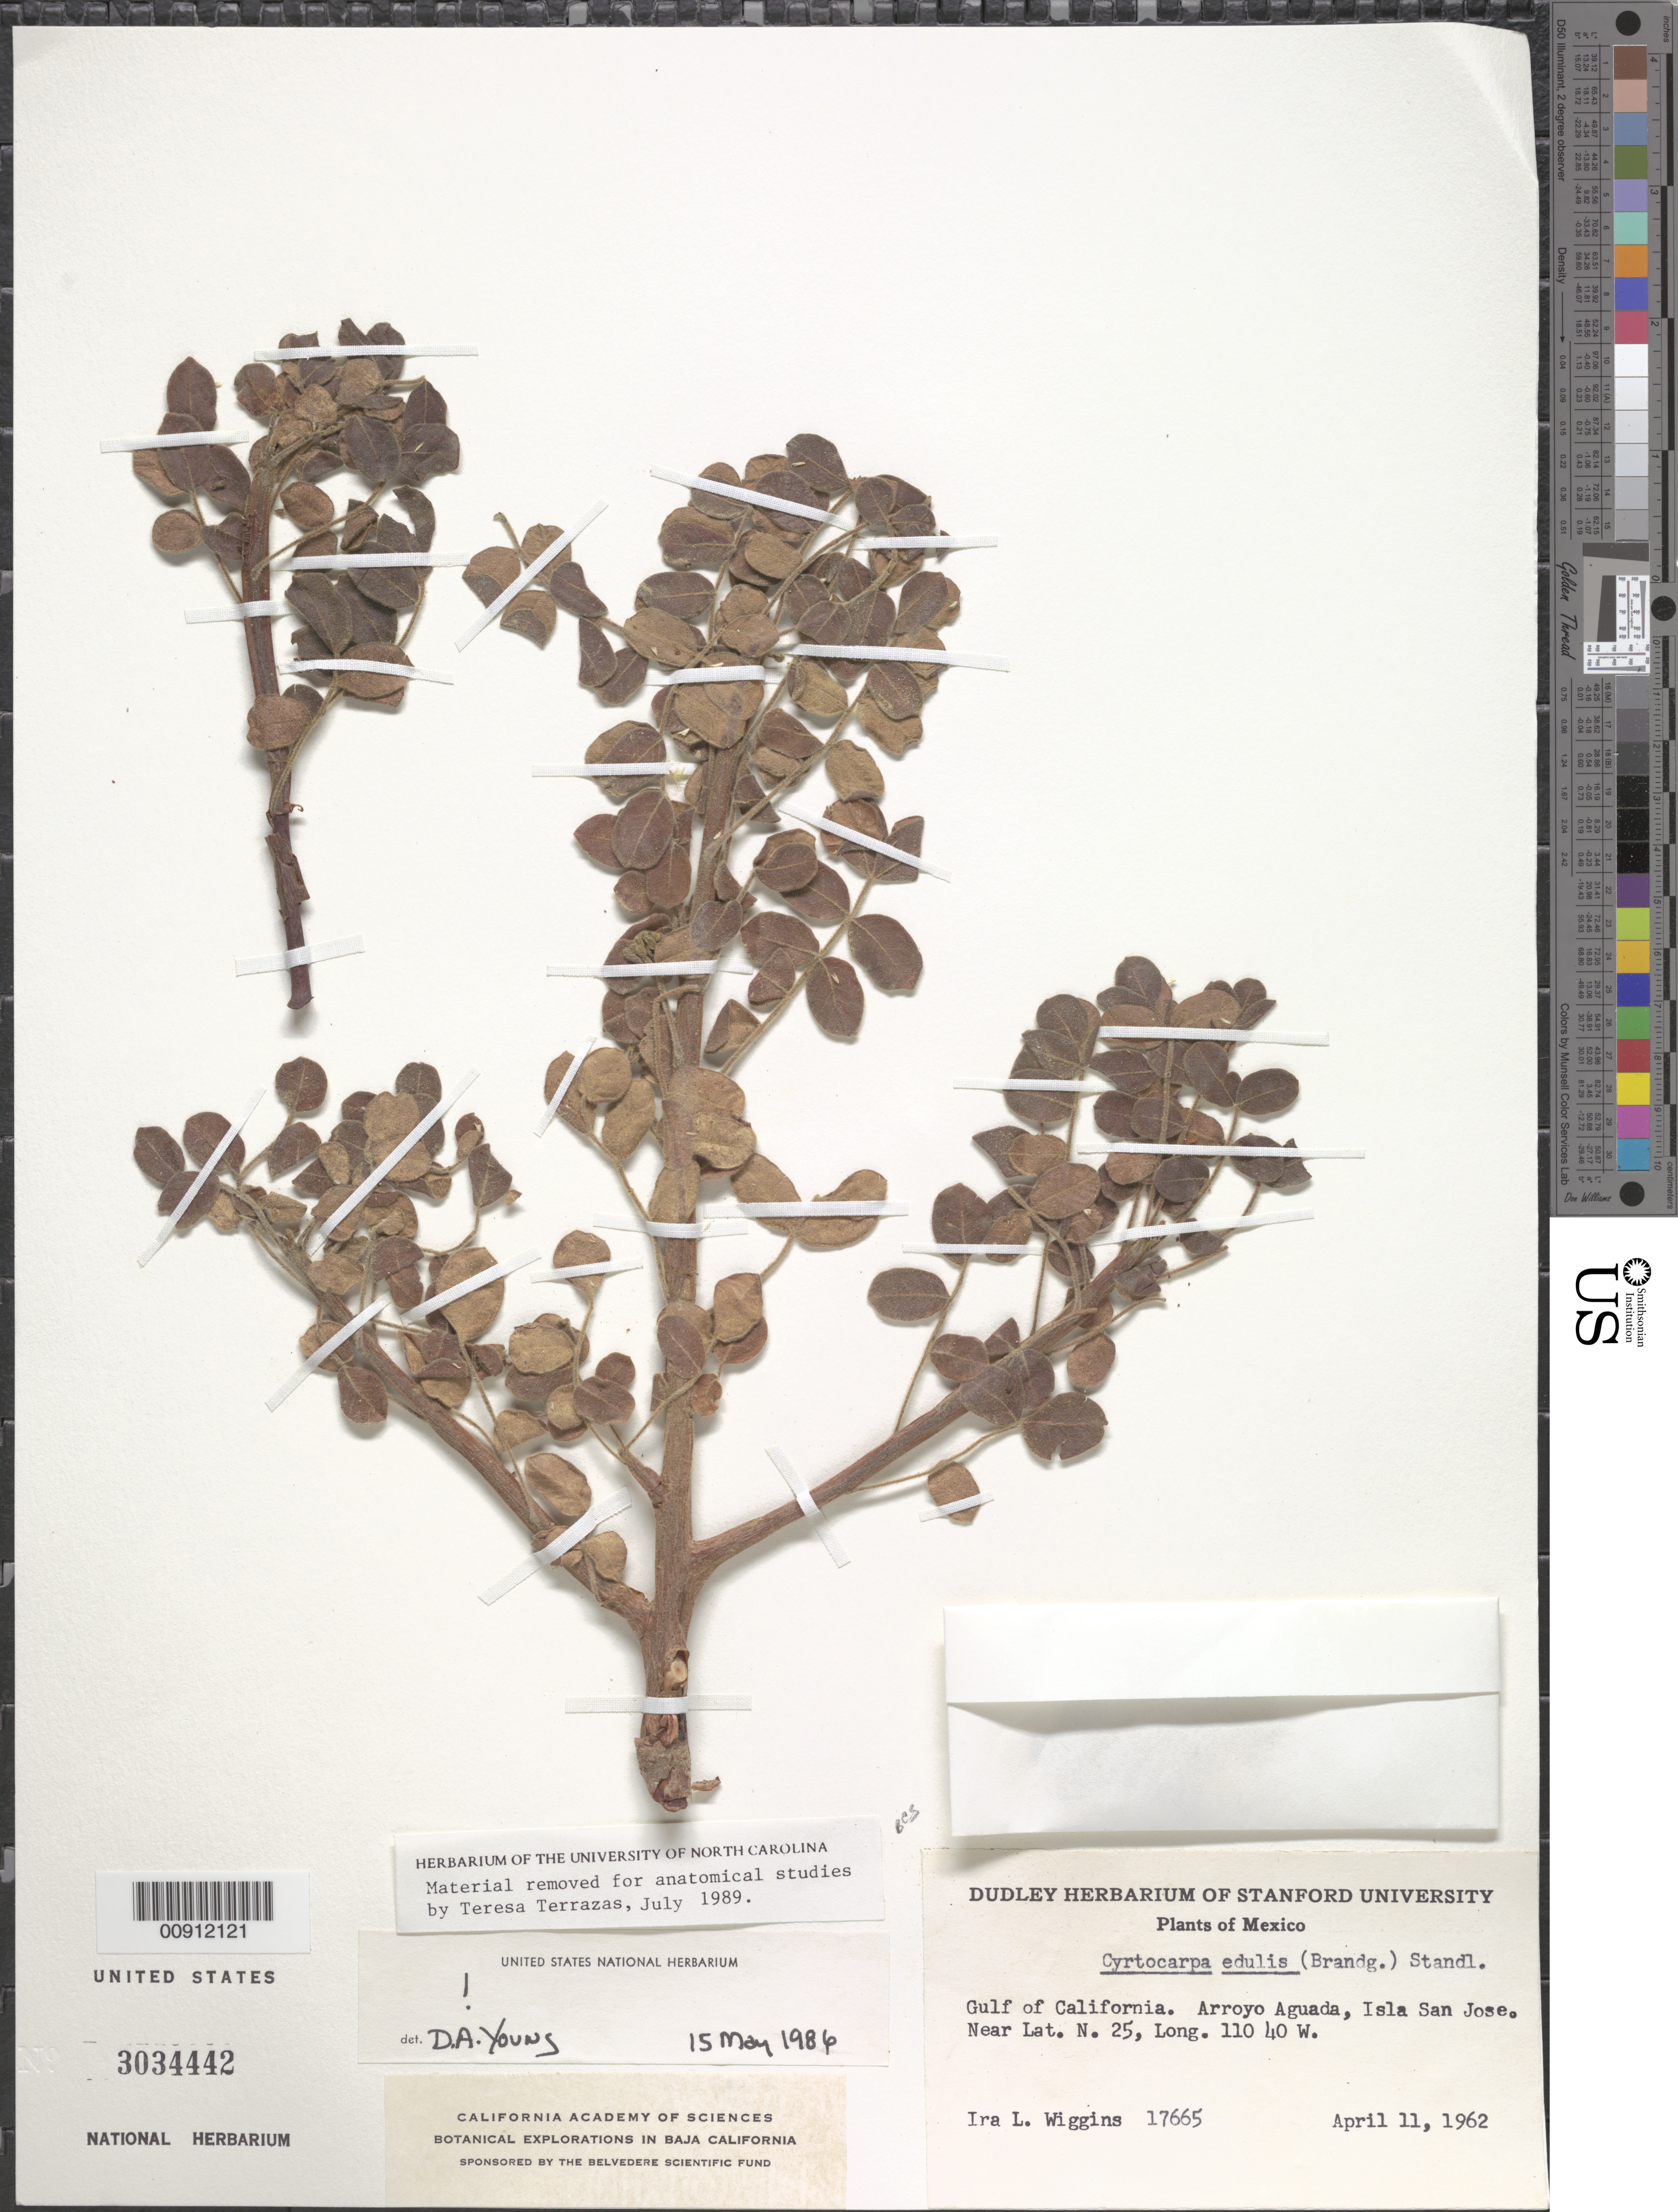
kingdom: Plantae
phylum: Tracheophyta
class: Magnoliopsida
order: Sapindales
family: Anacardiaceae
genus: Cyrtocarpa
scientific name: Cyrtocarpa edulis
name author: (Brandegee) Standl.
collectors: I. L. Wiggins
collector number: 17665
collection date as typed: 11 Apr 1962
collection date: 1962-04-11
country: Mexico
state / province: Baja California Sur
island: Isla San José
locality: Gulf of California. Arroyo Aguada, Isla San José.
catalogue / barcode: US 3034442